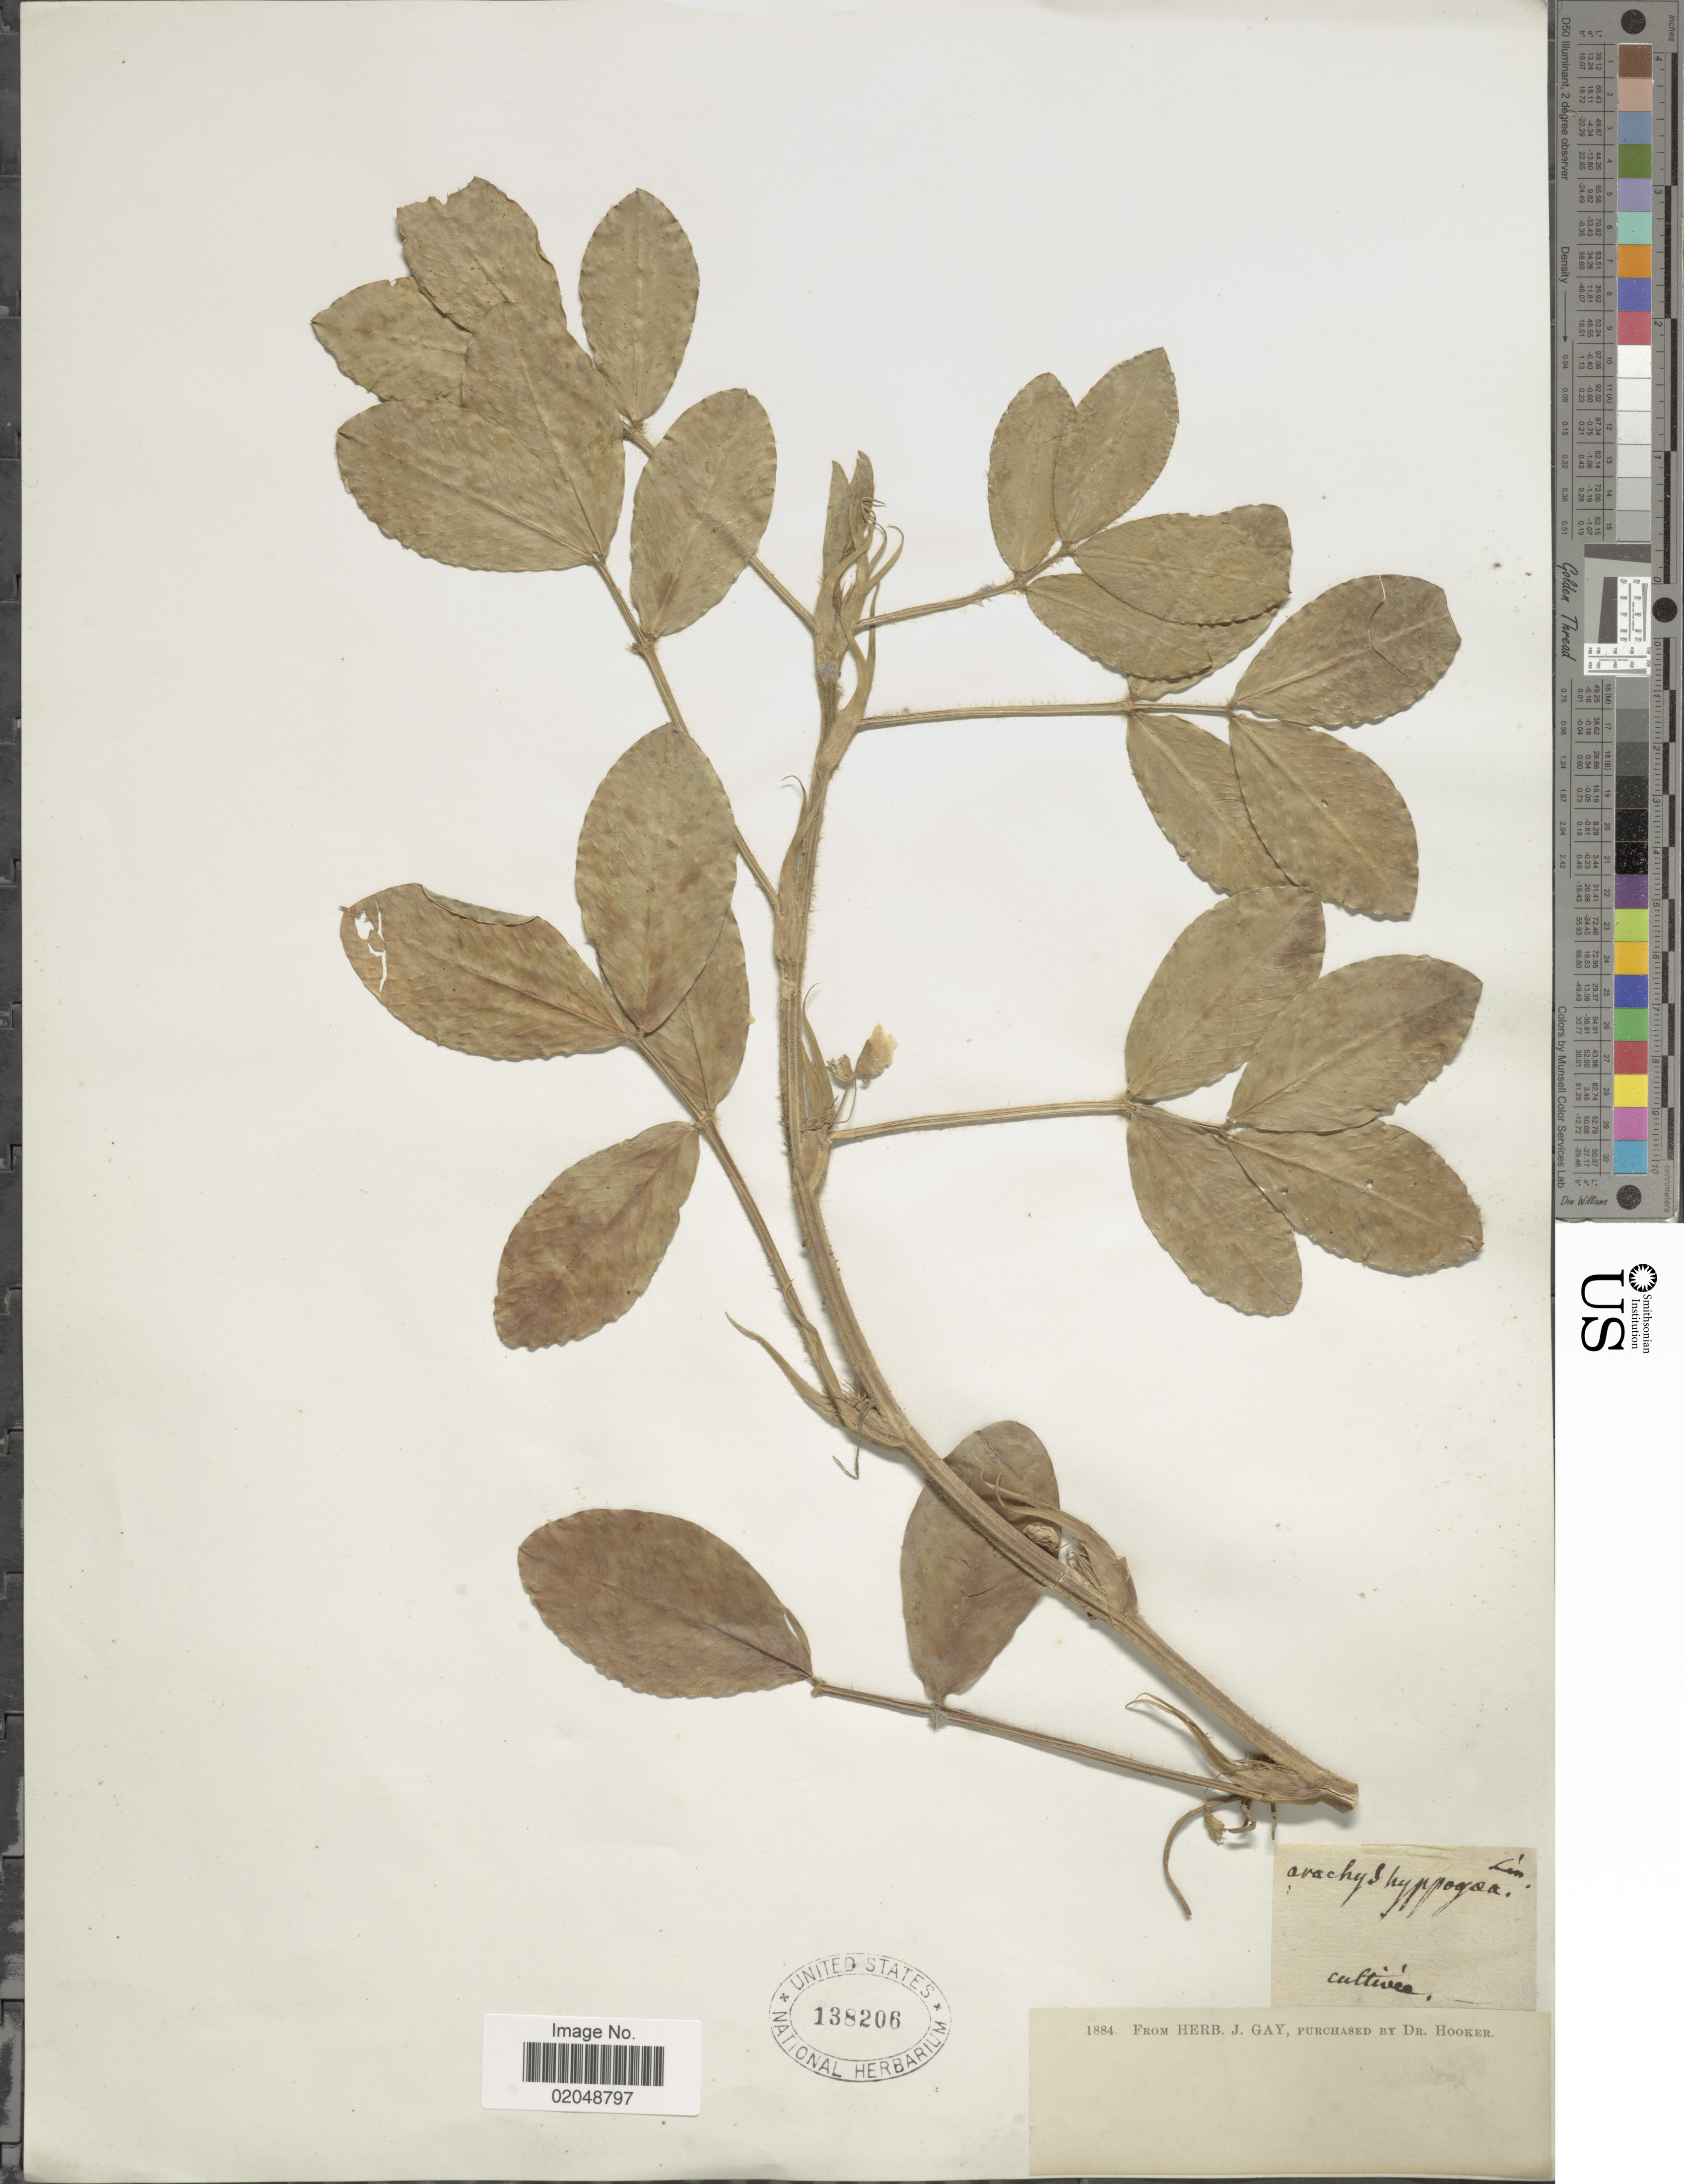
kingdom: Plantae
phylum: Tracheophyta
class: Magnoliopsida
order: Fabales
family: Fabaceae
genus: Arachis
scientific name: Arachis hypogaea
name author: L.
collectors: ex herb. J. Gay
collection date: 1884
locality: Cultive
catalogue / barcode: US 138206